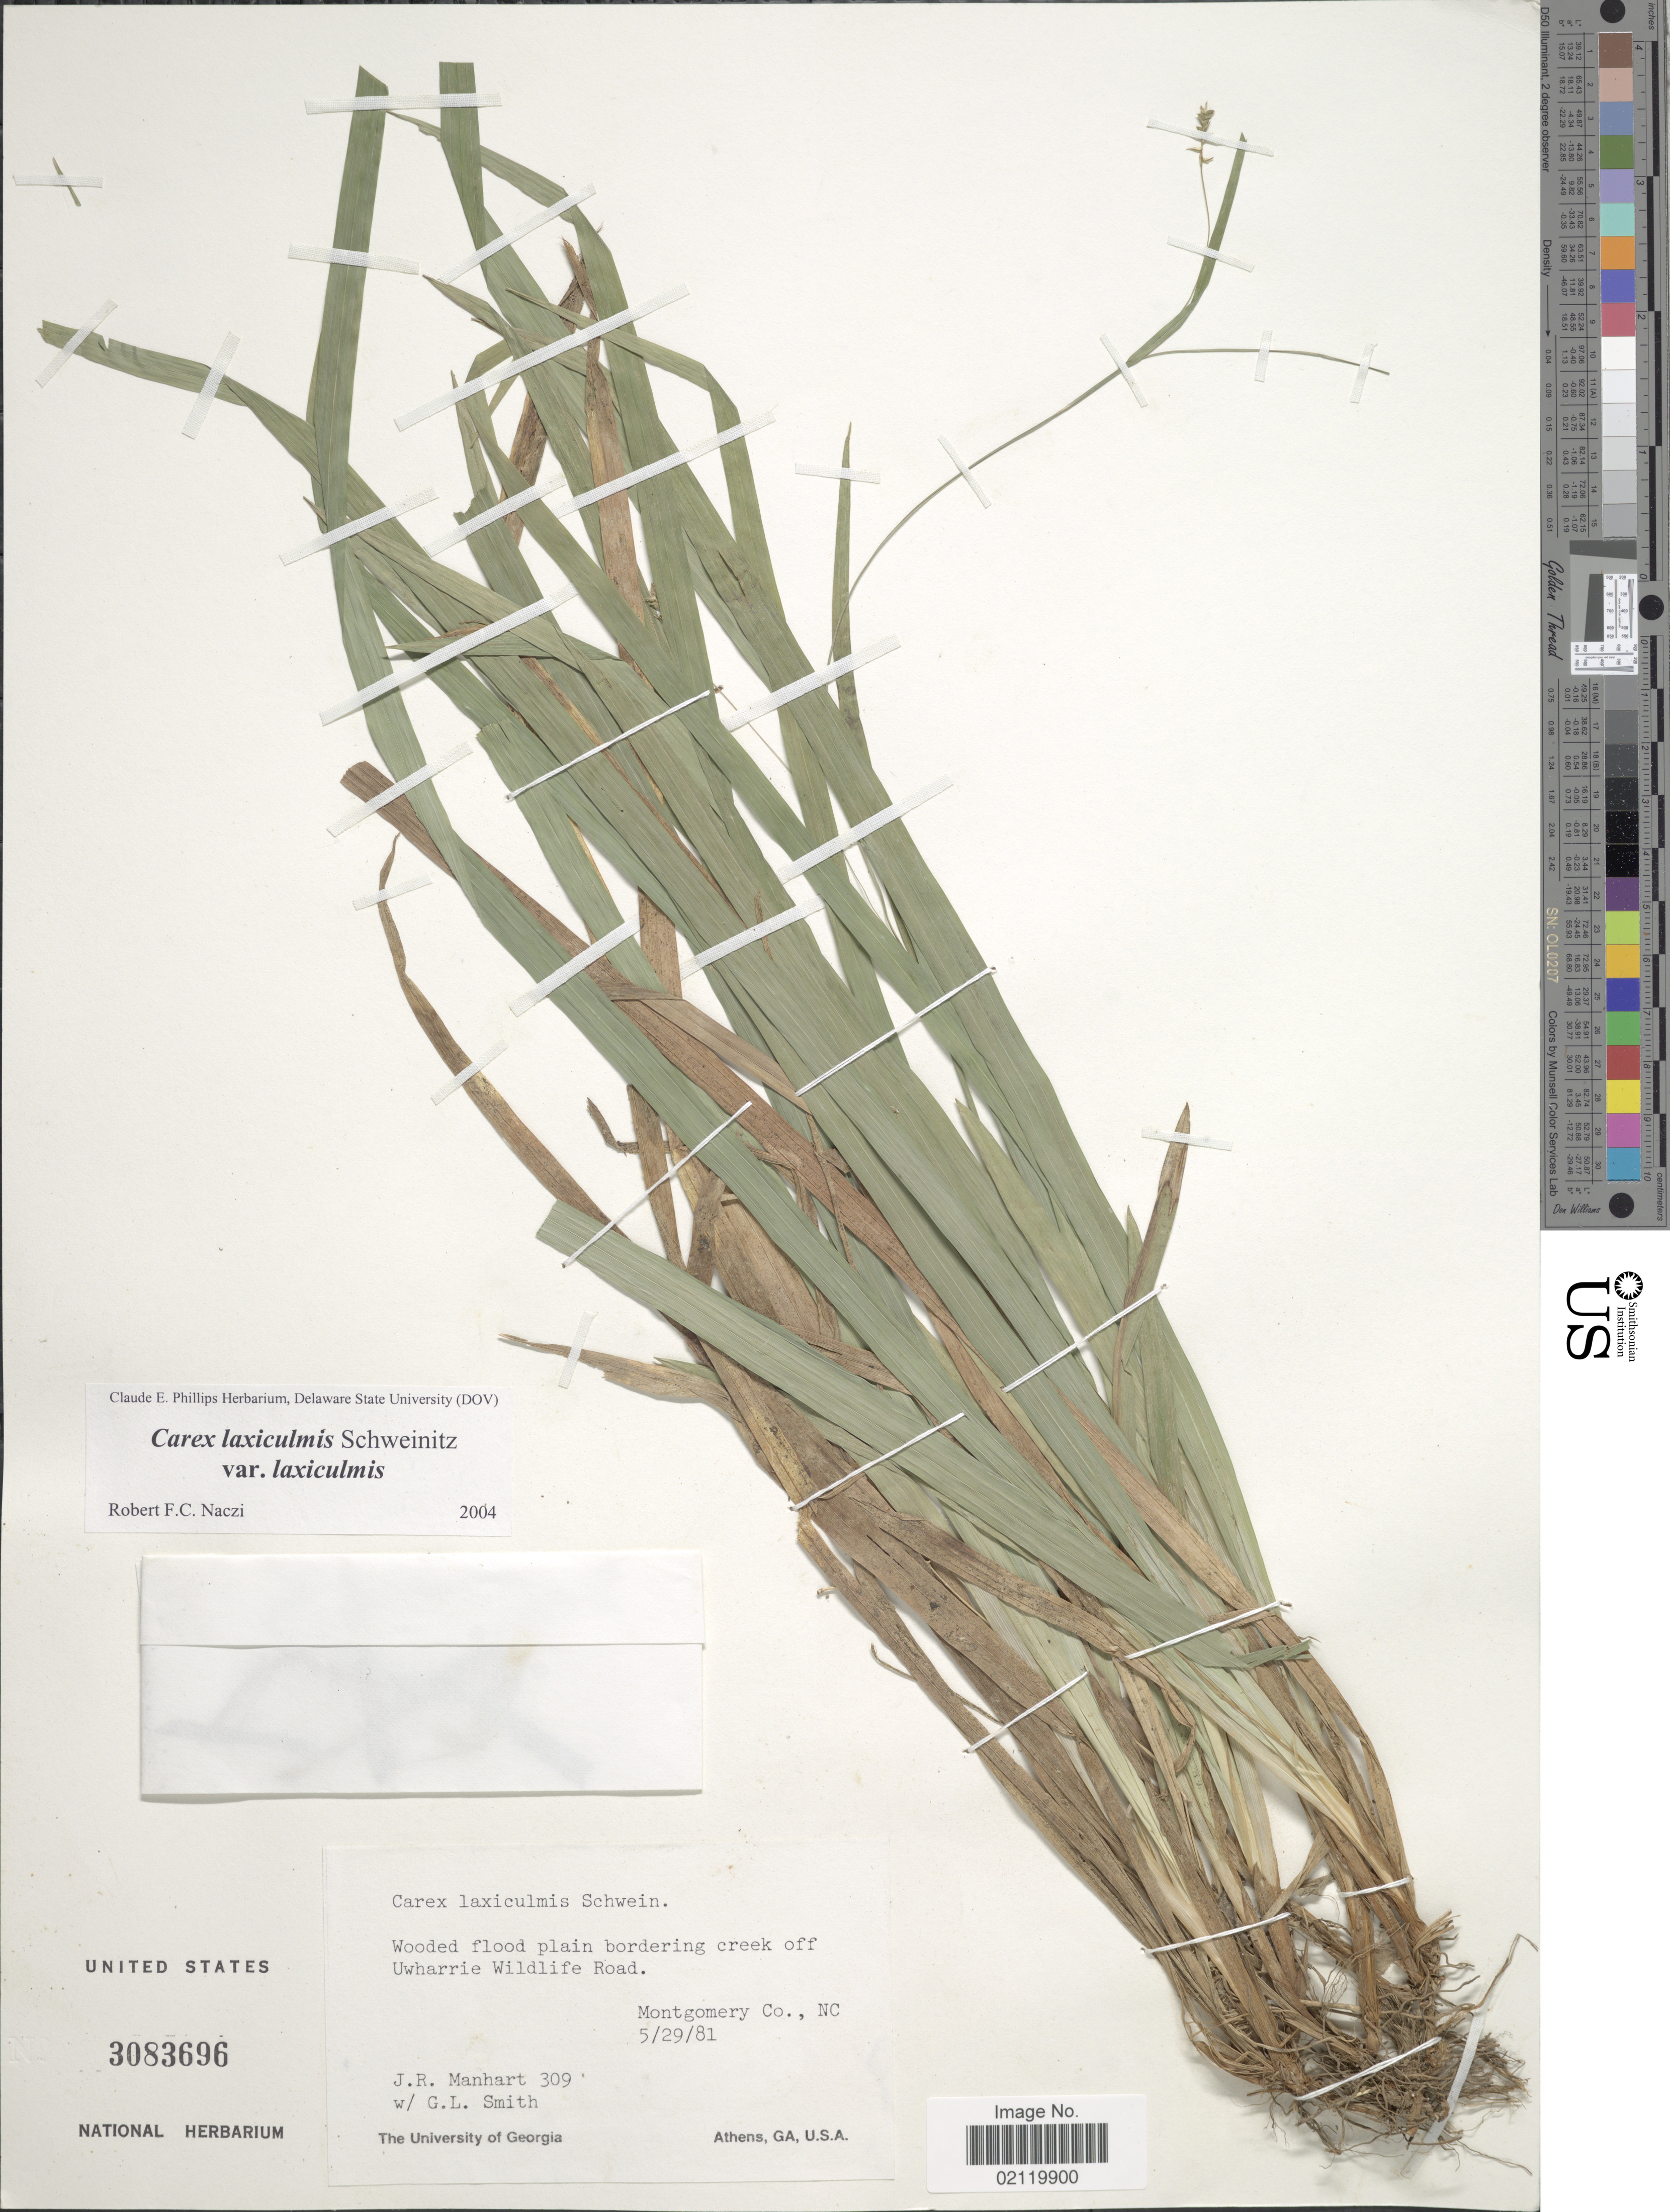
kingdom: Plantae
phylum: Tracheophyta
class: Liliopsida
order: Poales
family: Cyperaceae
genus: Carex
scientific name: Carex laxiculmis var. laxiculmis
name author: Schwein.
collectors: J. Manhart & G. L. Smith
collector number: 309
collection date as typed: Transcribed d/m/y: 29/5/81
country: United States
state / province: North Carolina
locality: Wooded flood plain bordering creek off Uwharrie Wildlife Road. Montgomery Co.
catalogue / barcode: US 3083696